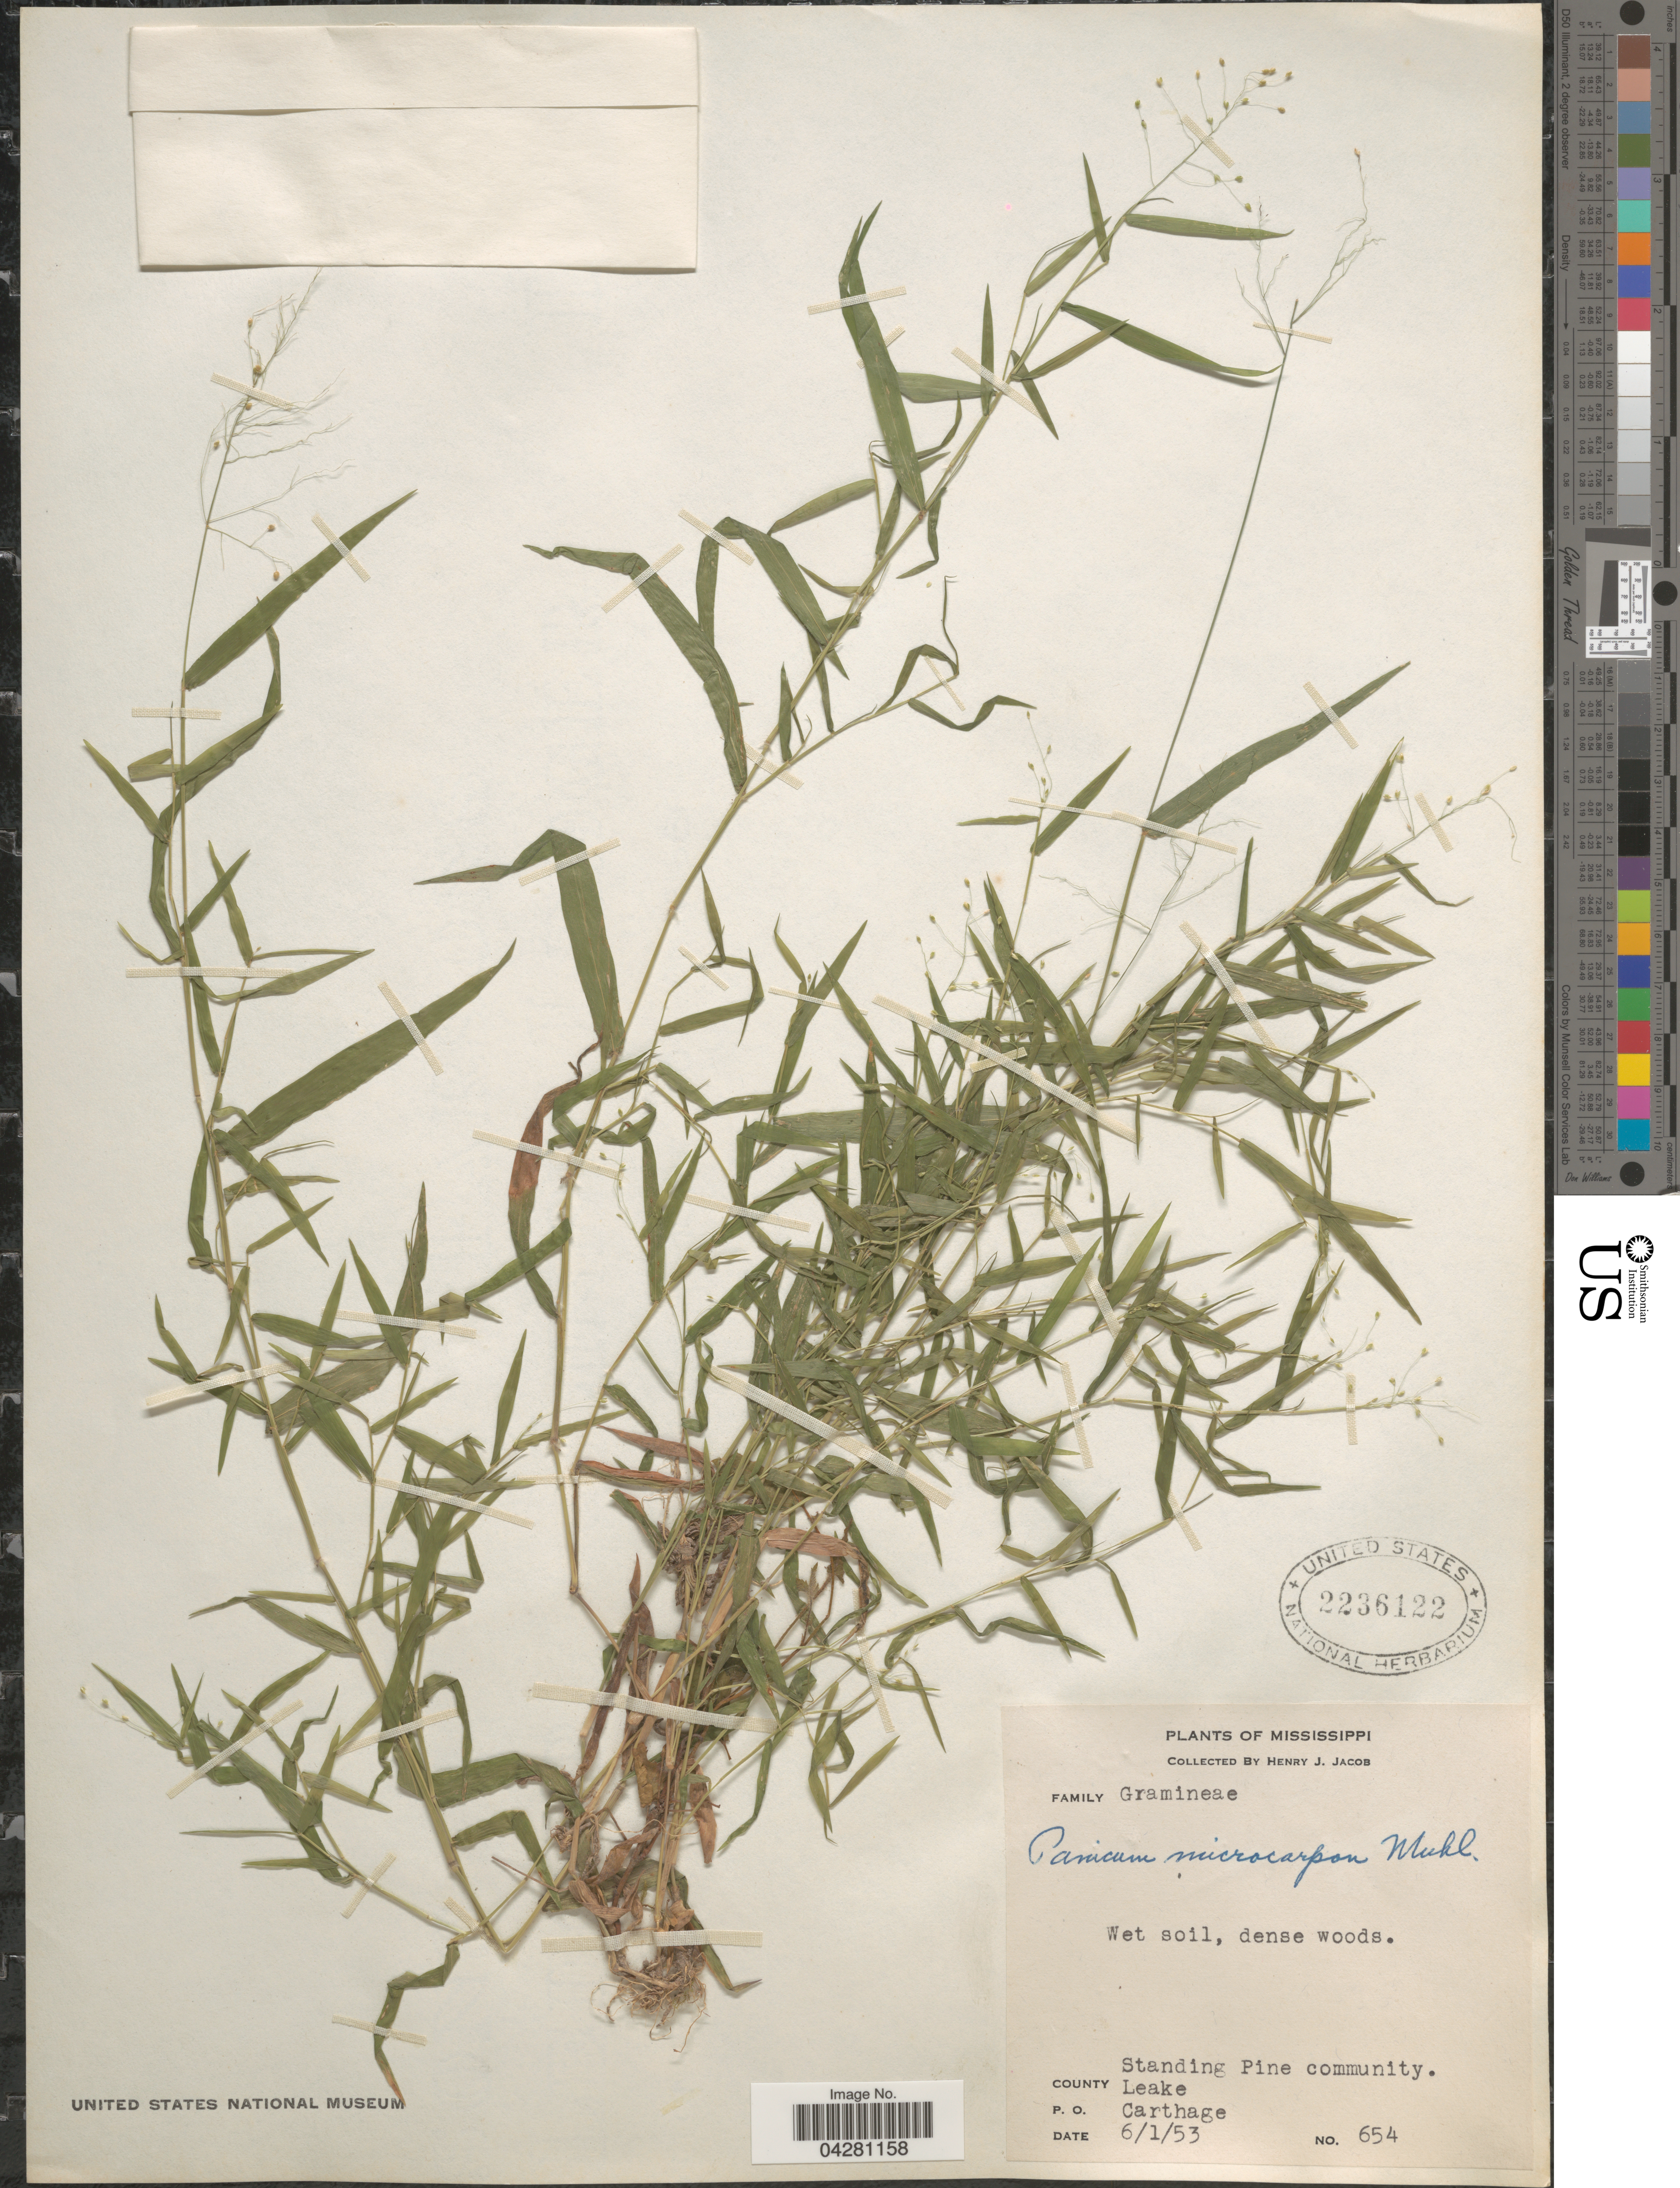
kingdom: Plantae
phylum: Tracheophyta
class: Liliopsida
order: Poales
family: Poaceae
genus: Dichanthelium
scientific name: Dichanthelium dichotomum var. dichotomum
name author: (L.) Gould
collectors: H. Jacob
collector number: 654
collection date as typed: Transcribed d/m/y: 1/6/53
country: United States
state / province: Mississippi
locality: Standing Pine community. County Leake. P. O. Carthage.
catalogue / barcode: US 2236122